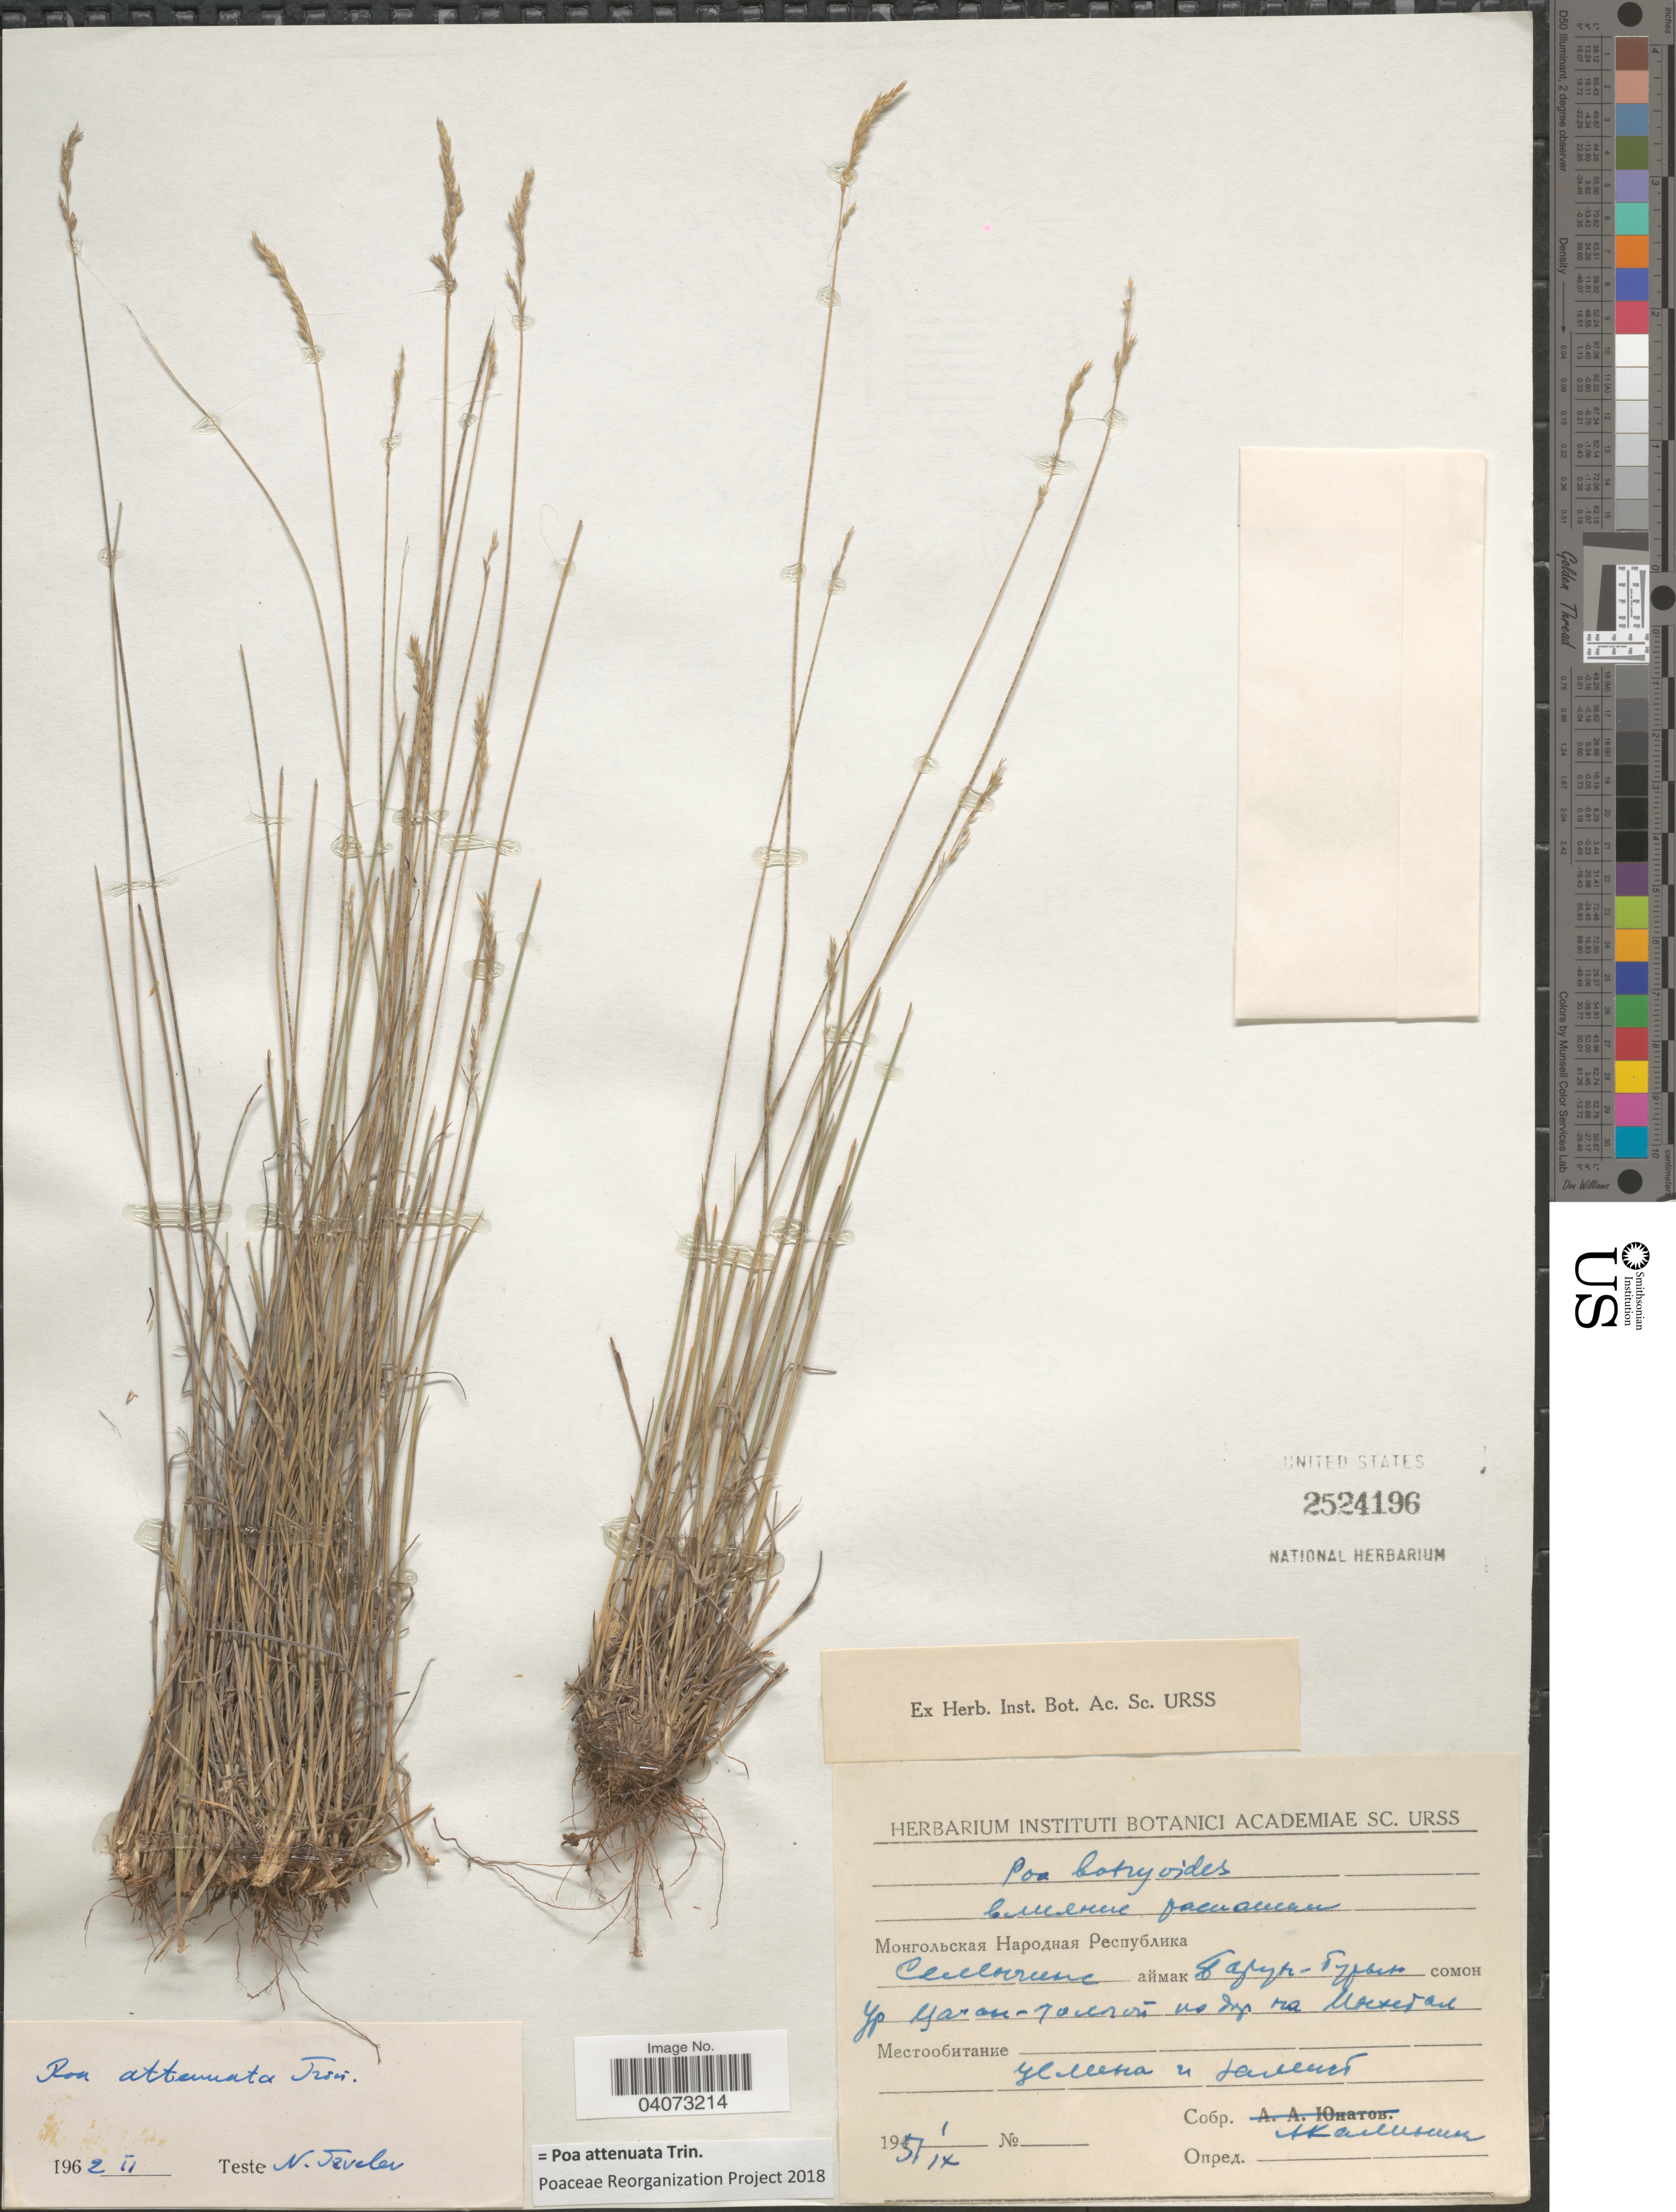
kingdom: Plantae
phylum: Tracheophyta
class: Liliopsida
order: Poales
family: Poaceae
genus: Poa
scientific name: Poa attenuata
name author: Trin.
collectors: A. Kalinina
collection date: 1851-09-01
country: Mongolia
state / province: Selenge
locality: District Baruunburen, Tsagaan-Tolgoy Mts.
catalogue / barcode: US 2524196